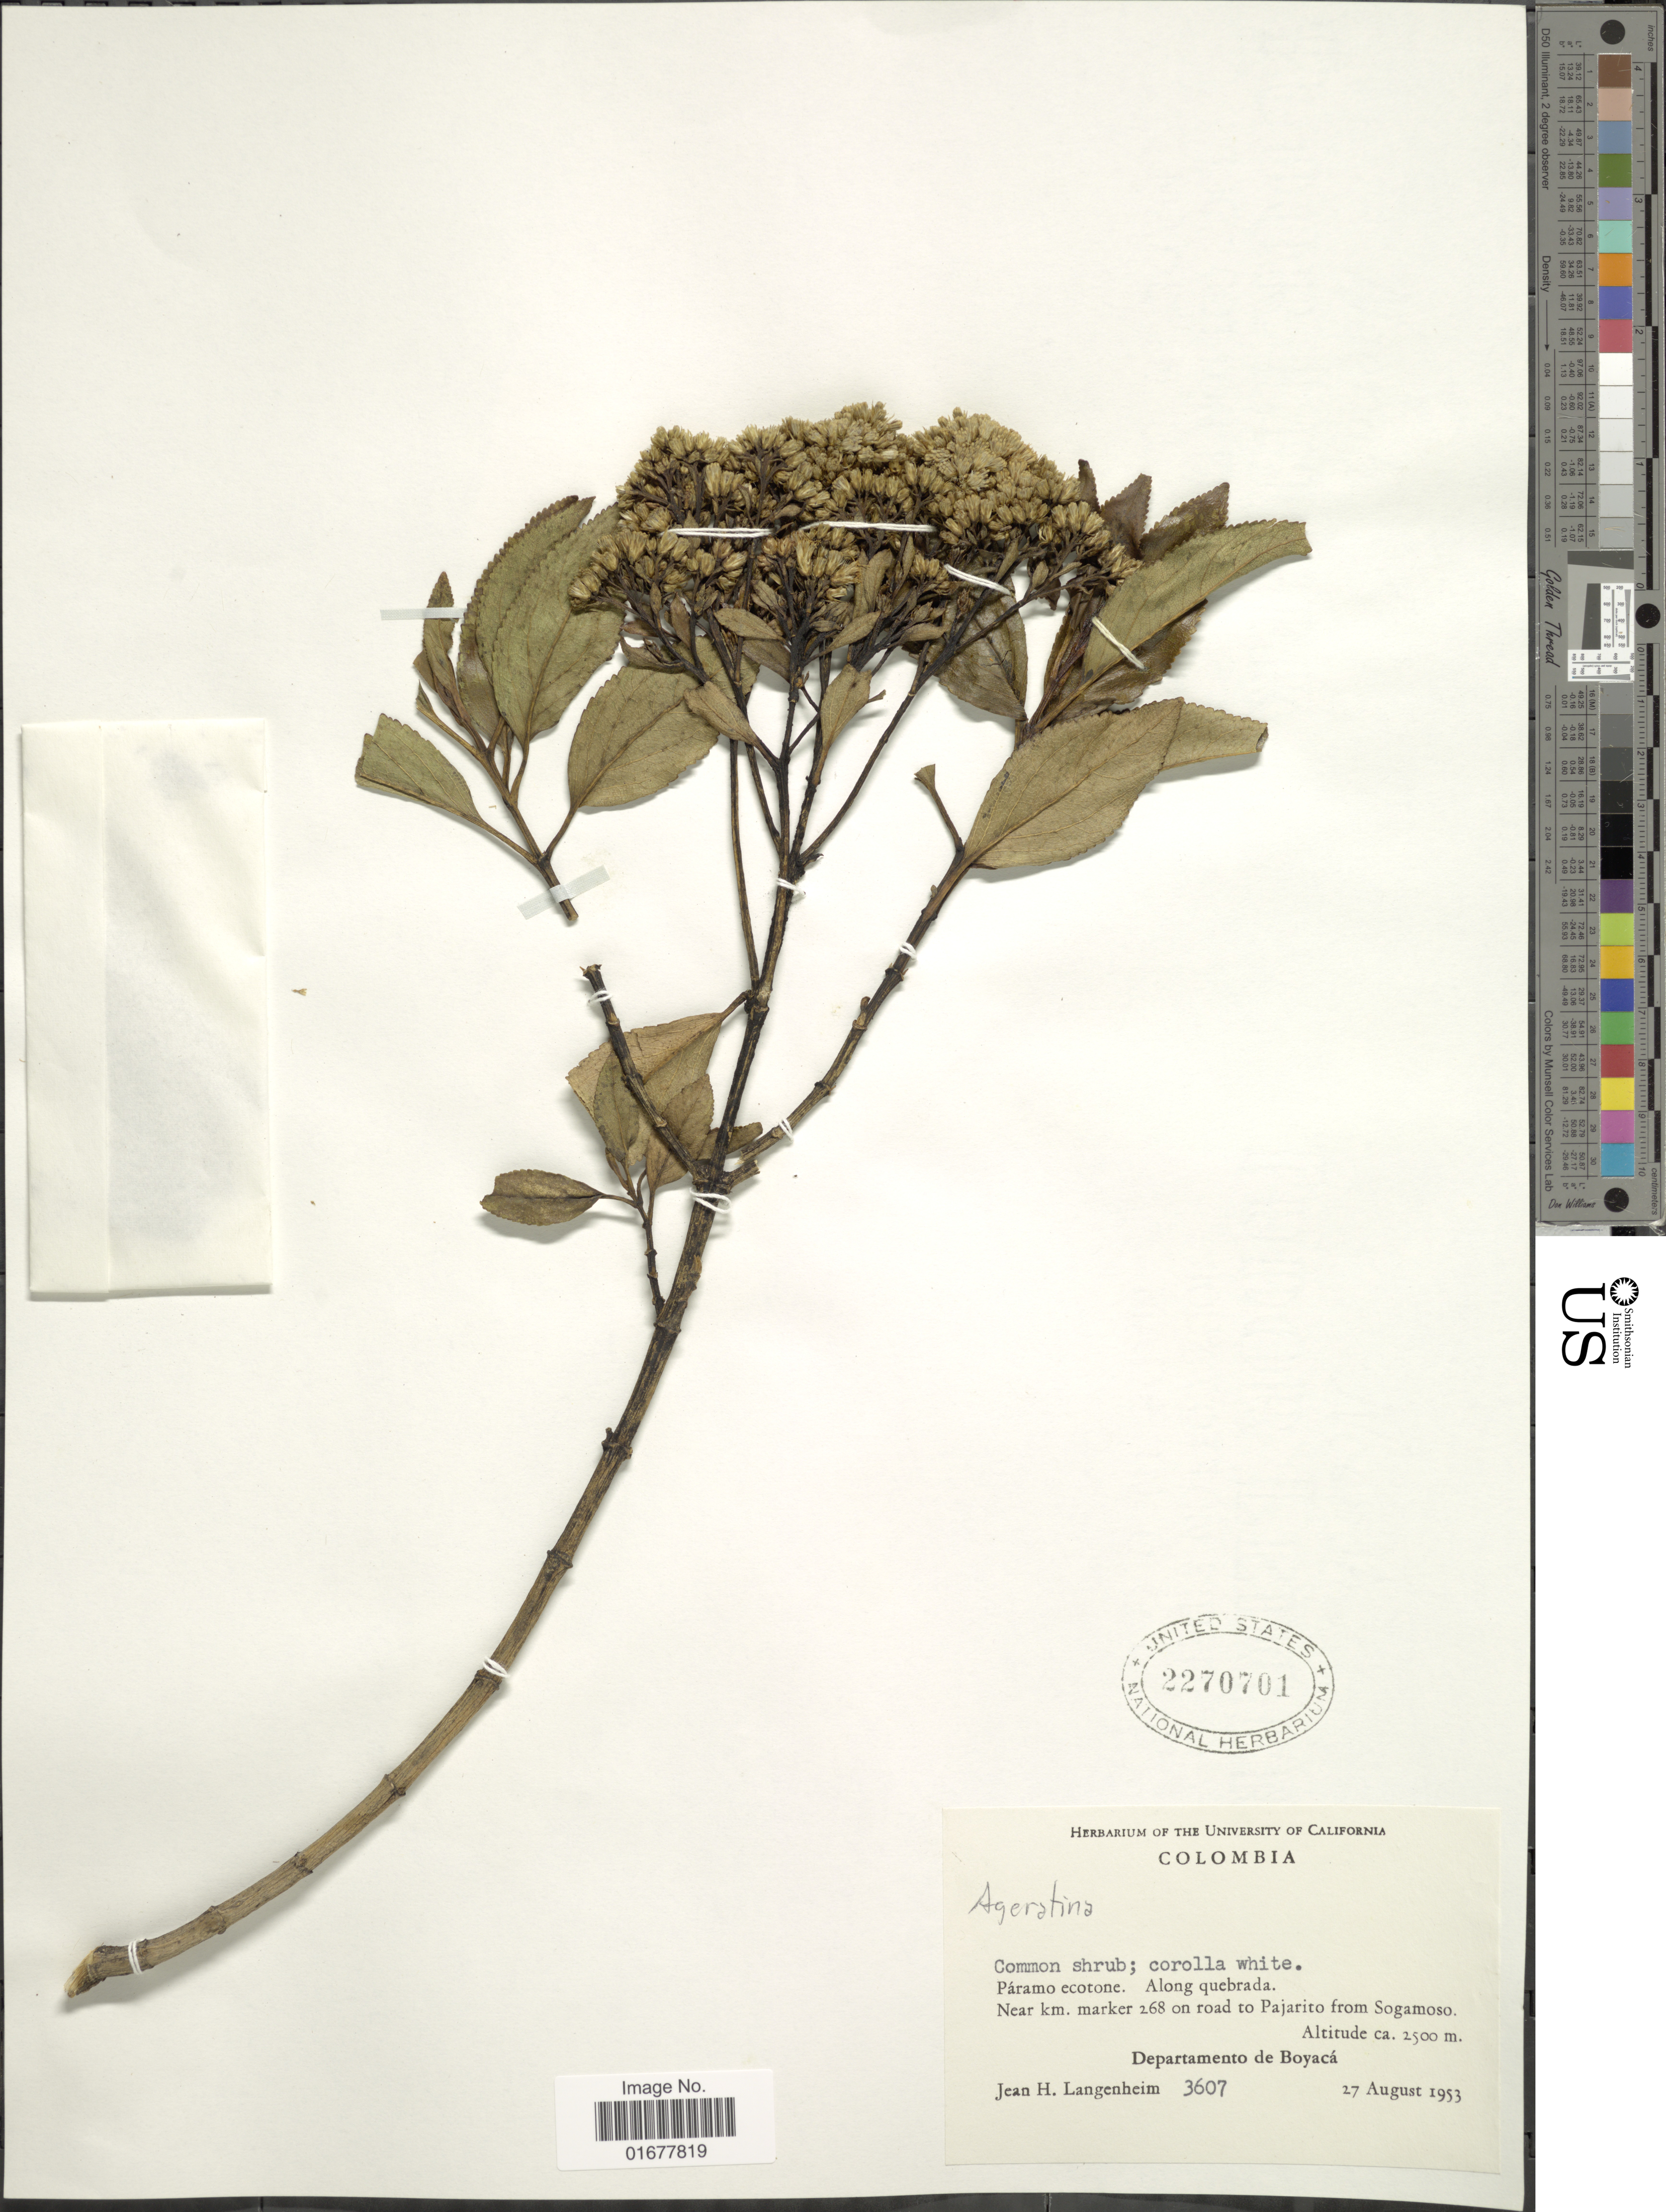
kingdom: Plantae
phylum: Tracheophyta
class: Magnoliopsida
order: Asterales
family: Asteraceae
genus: Ageratina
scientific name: Ageratina sp.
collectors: J. H. Langenheim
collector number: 3607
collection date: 1953-08-27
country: Colombia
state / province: Boyacá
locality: Paramo ecotone, along quebrada, near km. marker 268 on road to Pajarito from Sogamoso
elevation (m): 2500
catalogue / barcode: US 2270701